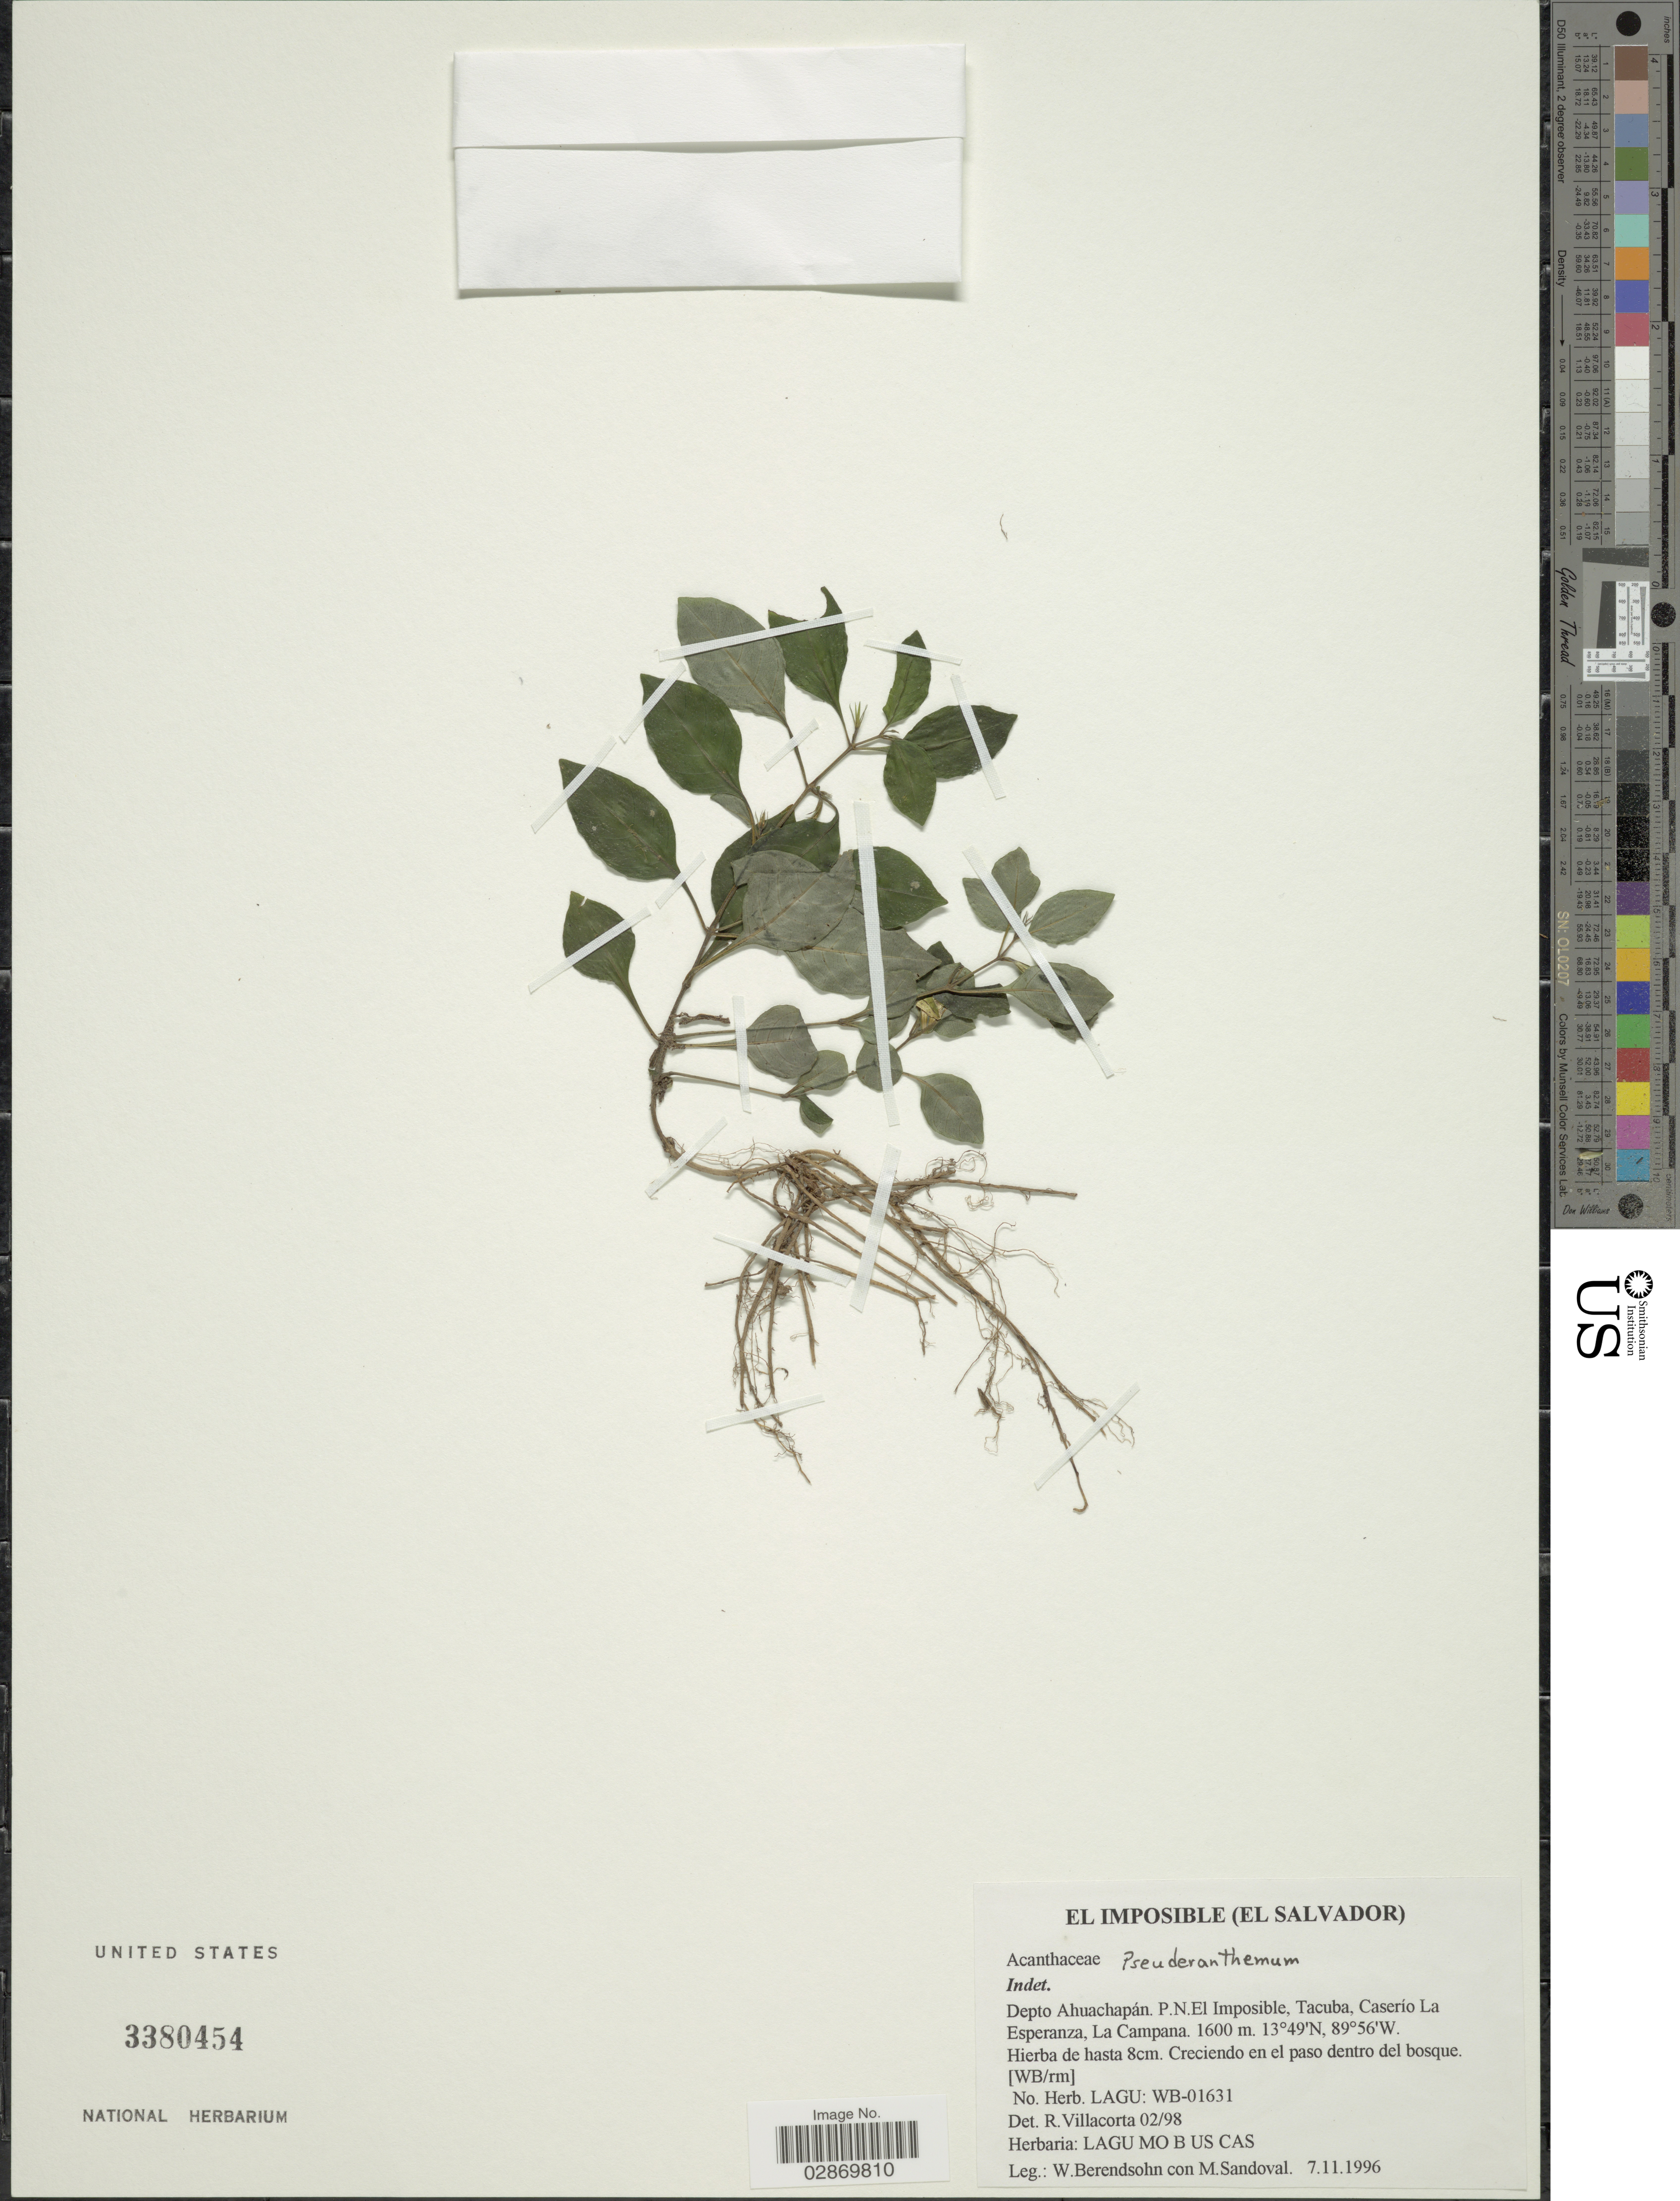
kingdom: Plantae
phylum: Tracheophyta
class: Magnoliopsida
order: Lamiales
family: Acanthaceae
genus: Pseuderanthemum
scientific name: Pseuderanthemum sp.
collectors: W. Berendsohn & M. Sandoval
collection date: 1996-11-07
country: El Salvador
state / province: Ahuachapan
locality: El Imposible, Depto Ahuachapán, P.N. El Imposible, Tacuba, Caserío La Esperanza, La Campana.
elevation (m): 1600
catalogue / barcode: US 3380454